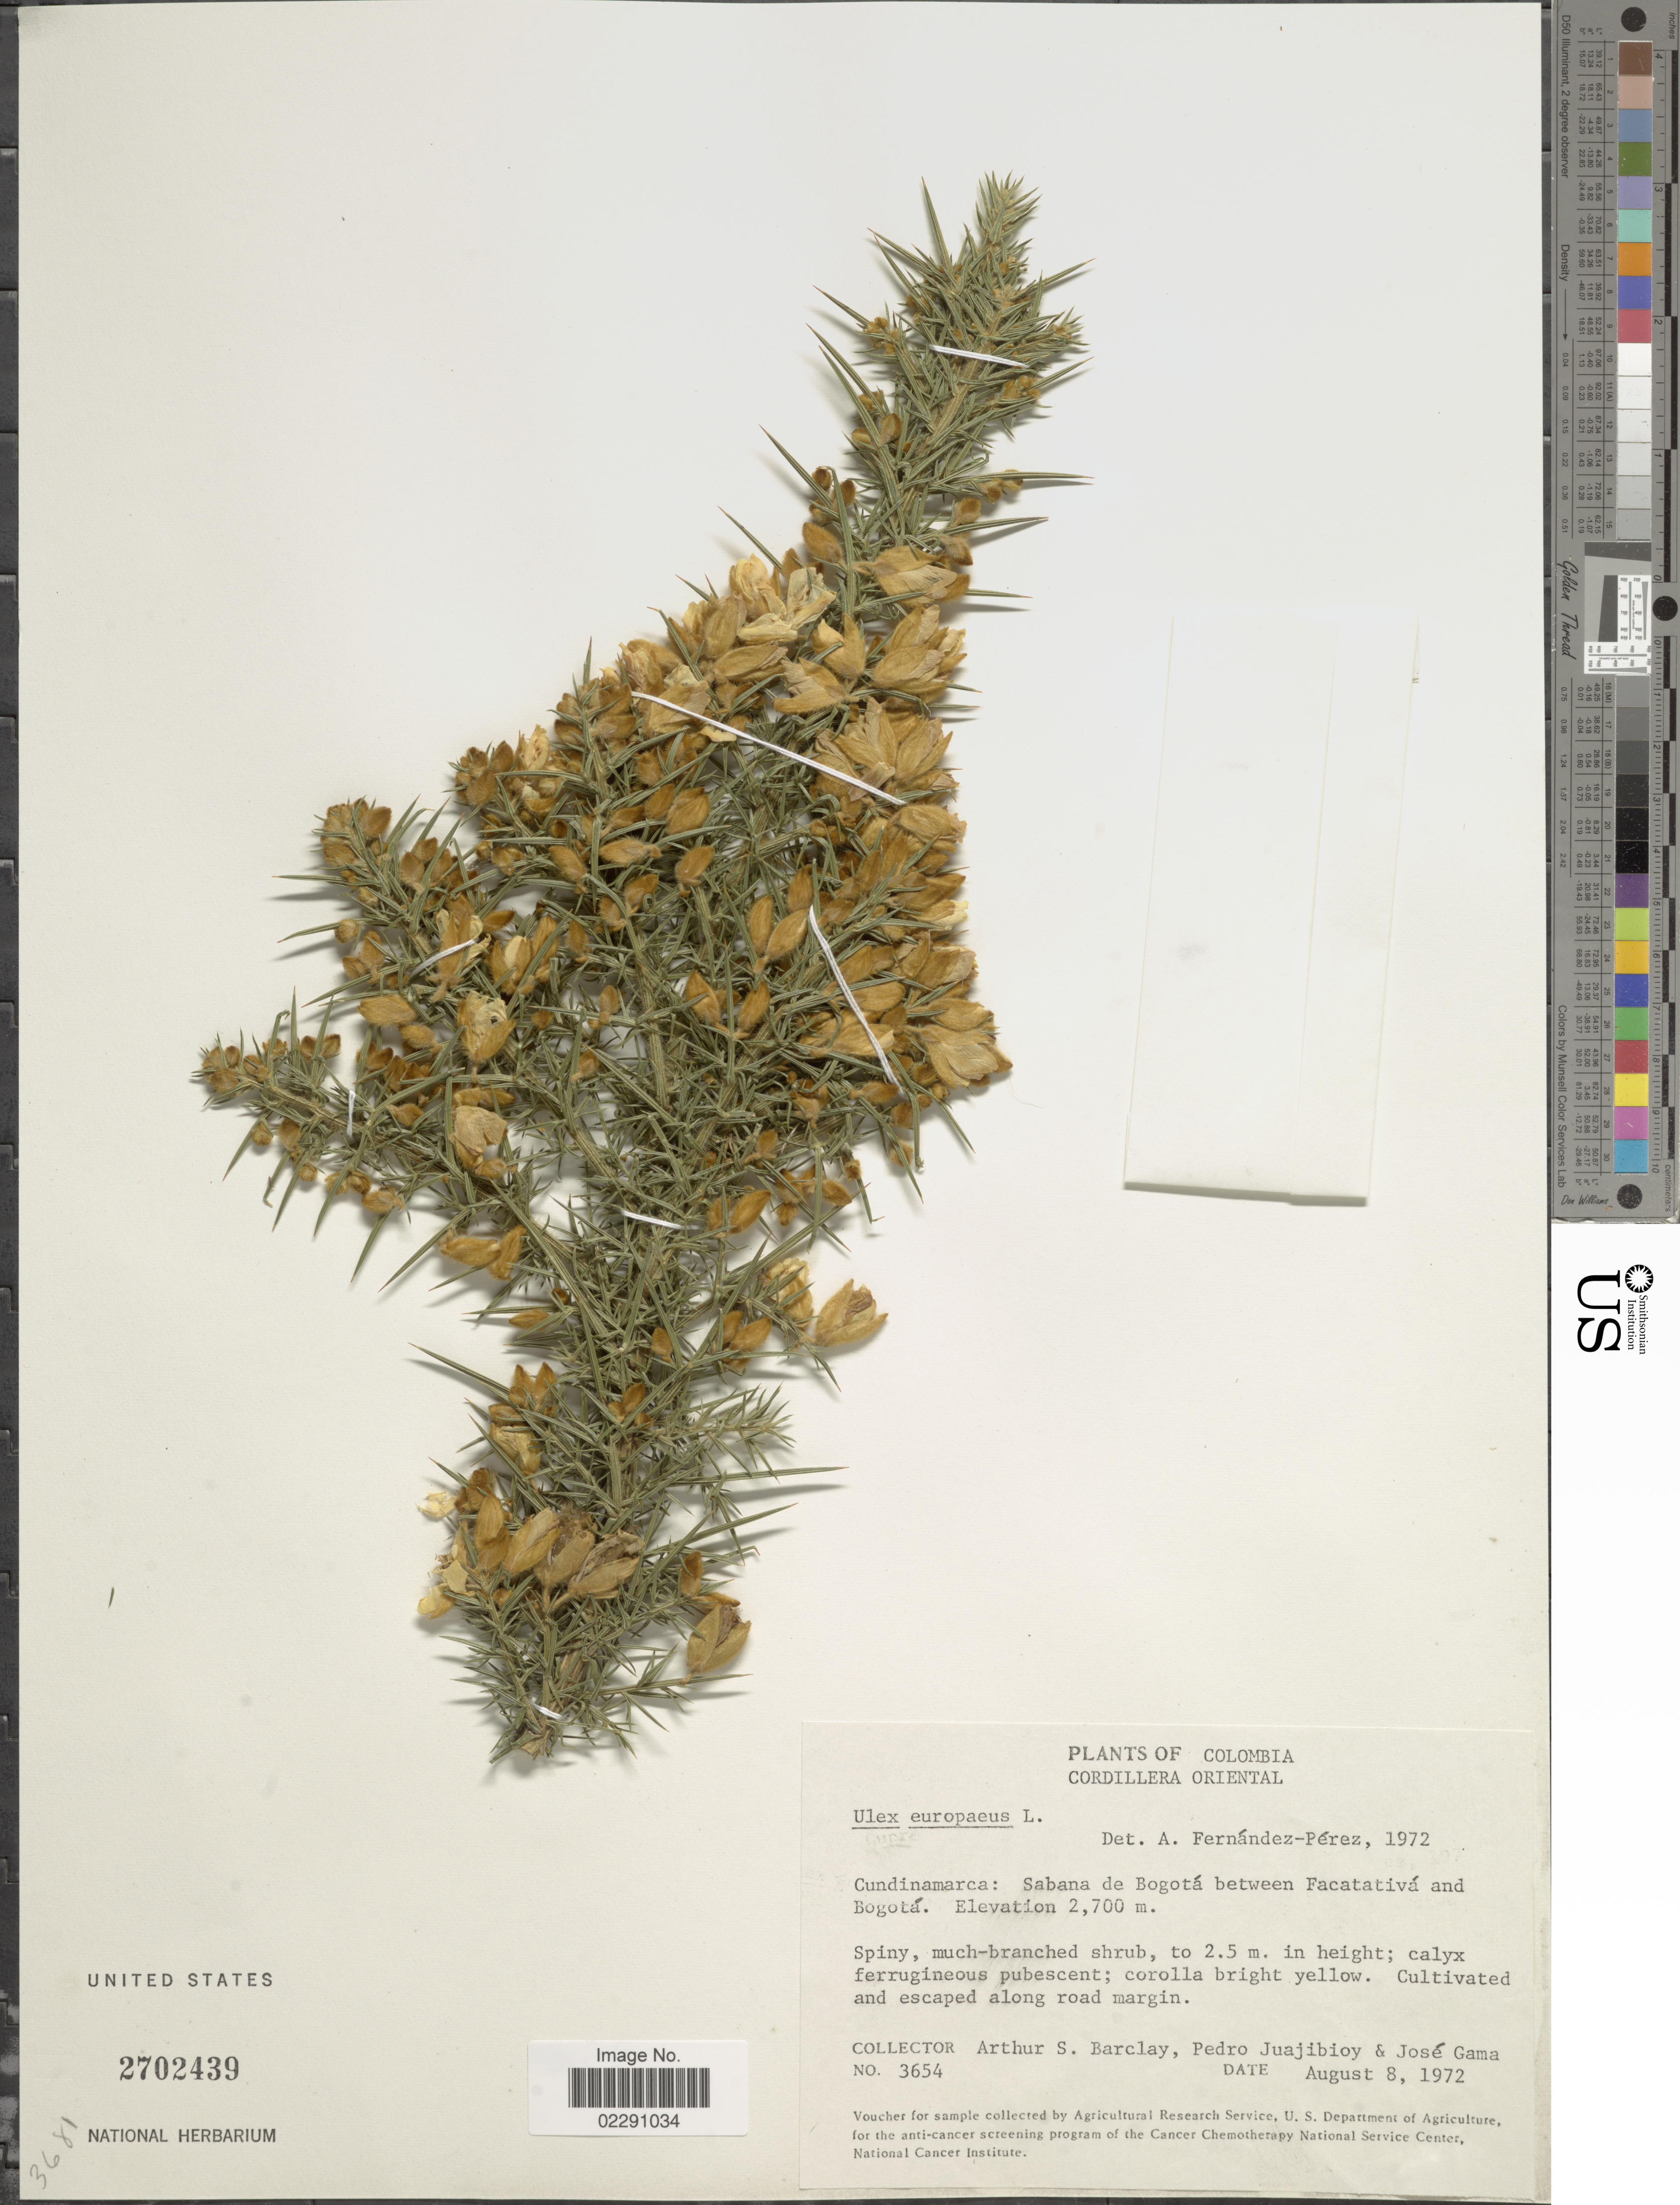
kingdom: Plantae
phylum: Tracheophyta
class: Magnoliopsida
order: Fabales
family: Fabaceae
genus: Ulex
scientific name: Ulex europaeus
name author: L.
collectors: A. S. Barclay, P. Juajibioy & J. Gama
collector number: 3654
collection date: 1972-08-08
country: Colombia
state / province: Cundinamarca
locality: Cordillera Oriental, Sabana de Bogota between Facatativa and Bogota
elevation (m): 2700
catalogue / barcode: US 2702439